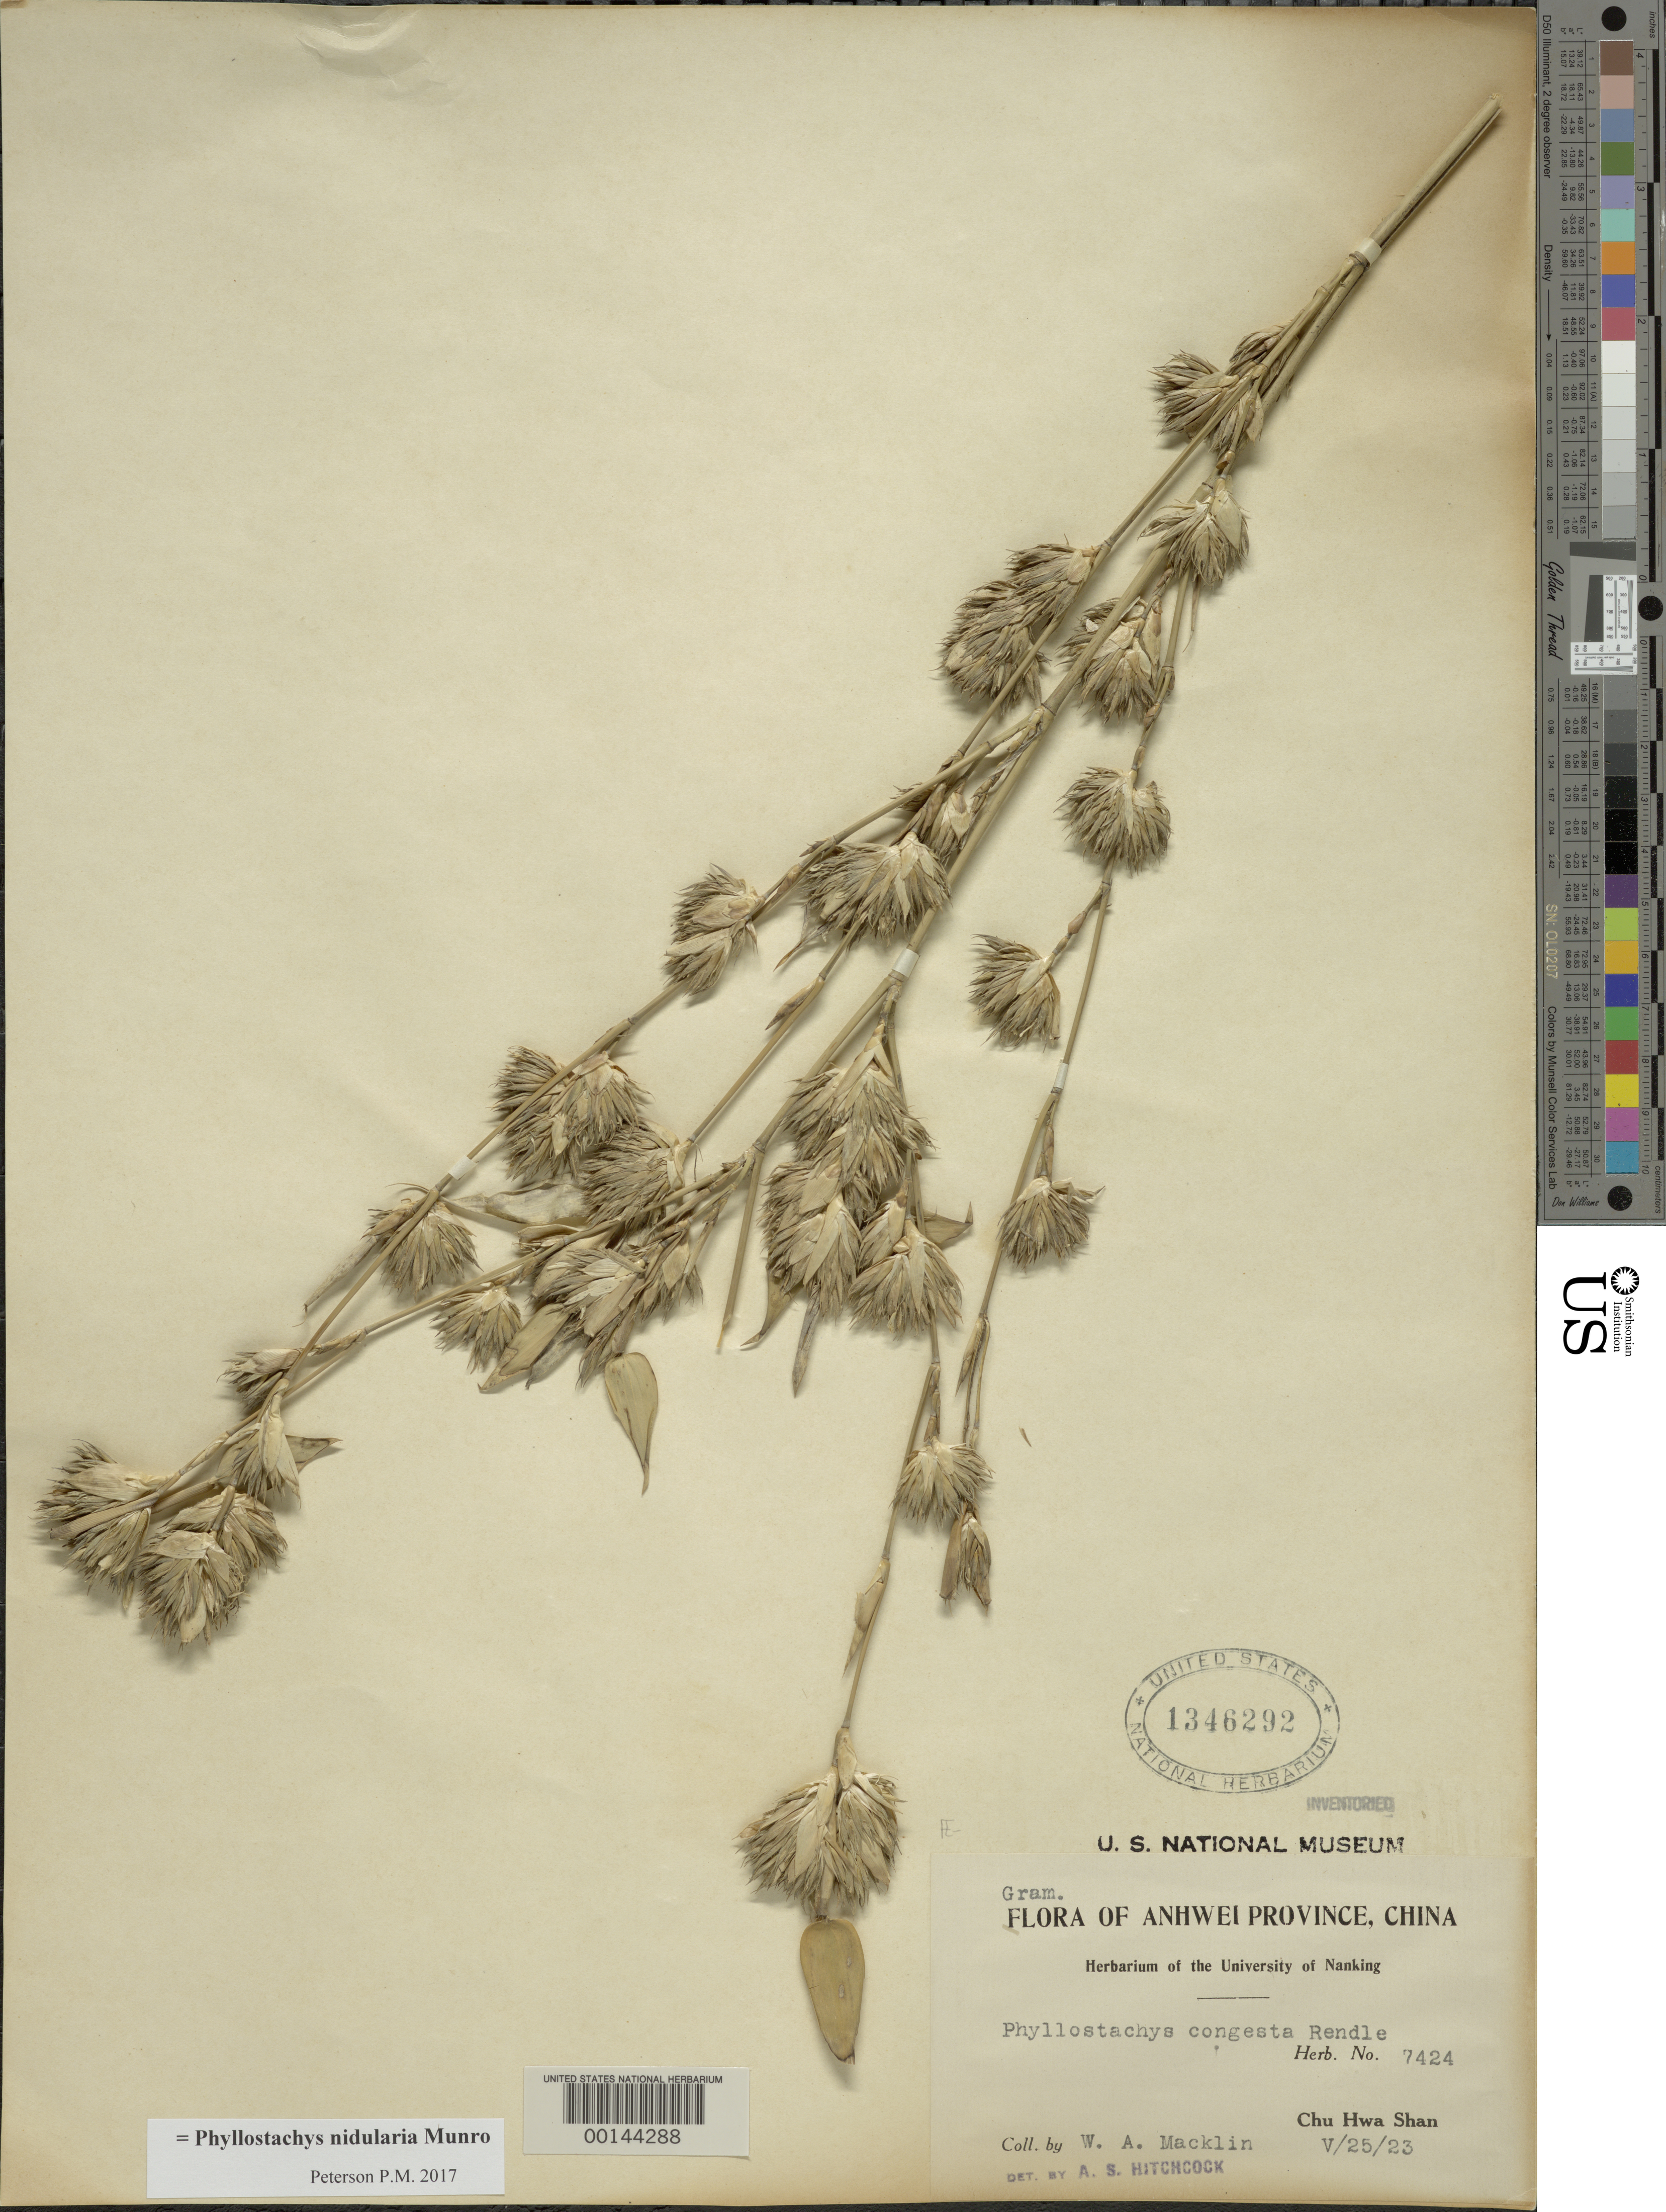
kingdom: Plantae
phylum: Tracheophyta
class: Liliopsida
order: Poales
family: Poaceae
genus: Phyllostachys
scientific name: Phyllostachys nidularia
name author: Munro ex Fenzi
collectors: W. Macklin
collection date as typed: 25 May 1923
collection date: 1923-05-25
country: China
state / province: Anhui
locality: Chu hwa shau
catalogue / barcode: US 1346292